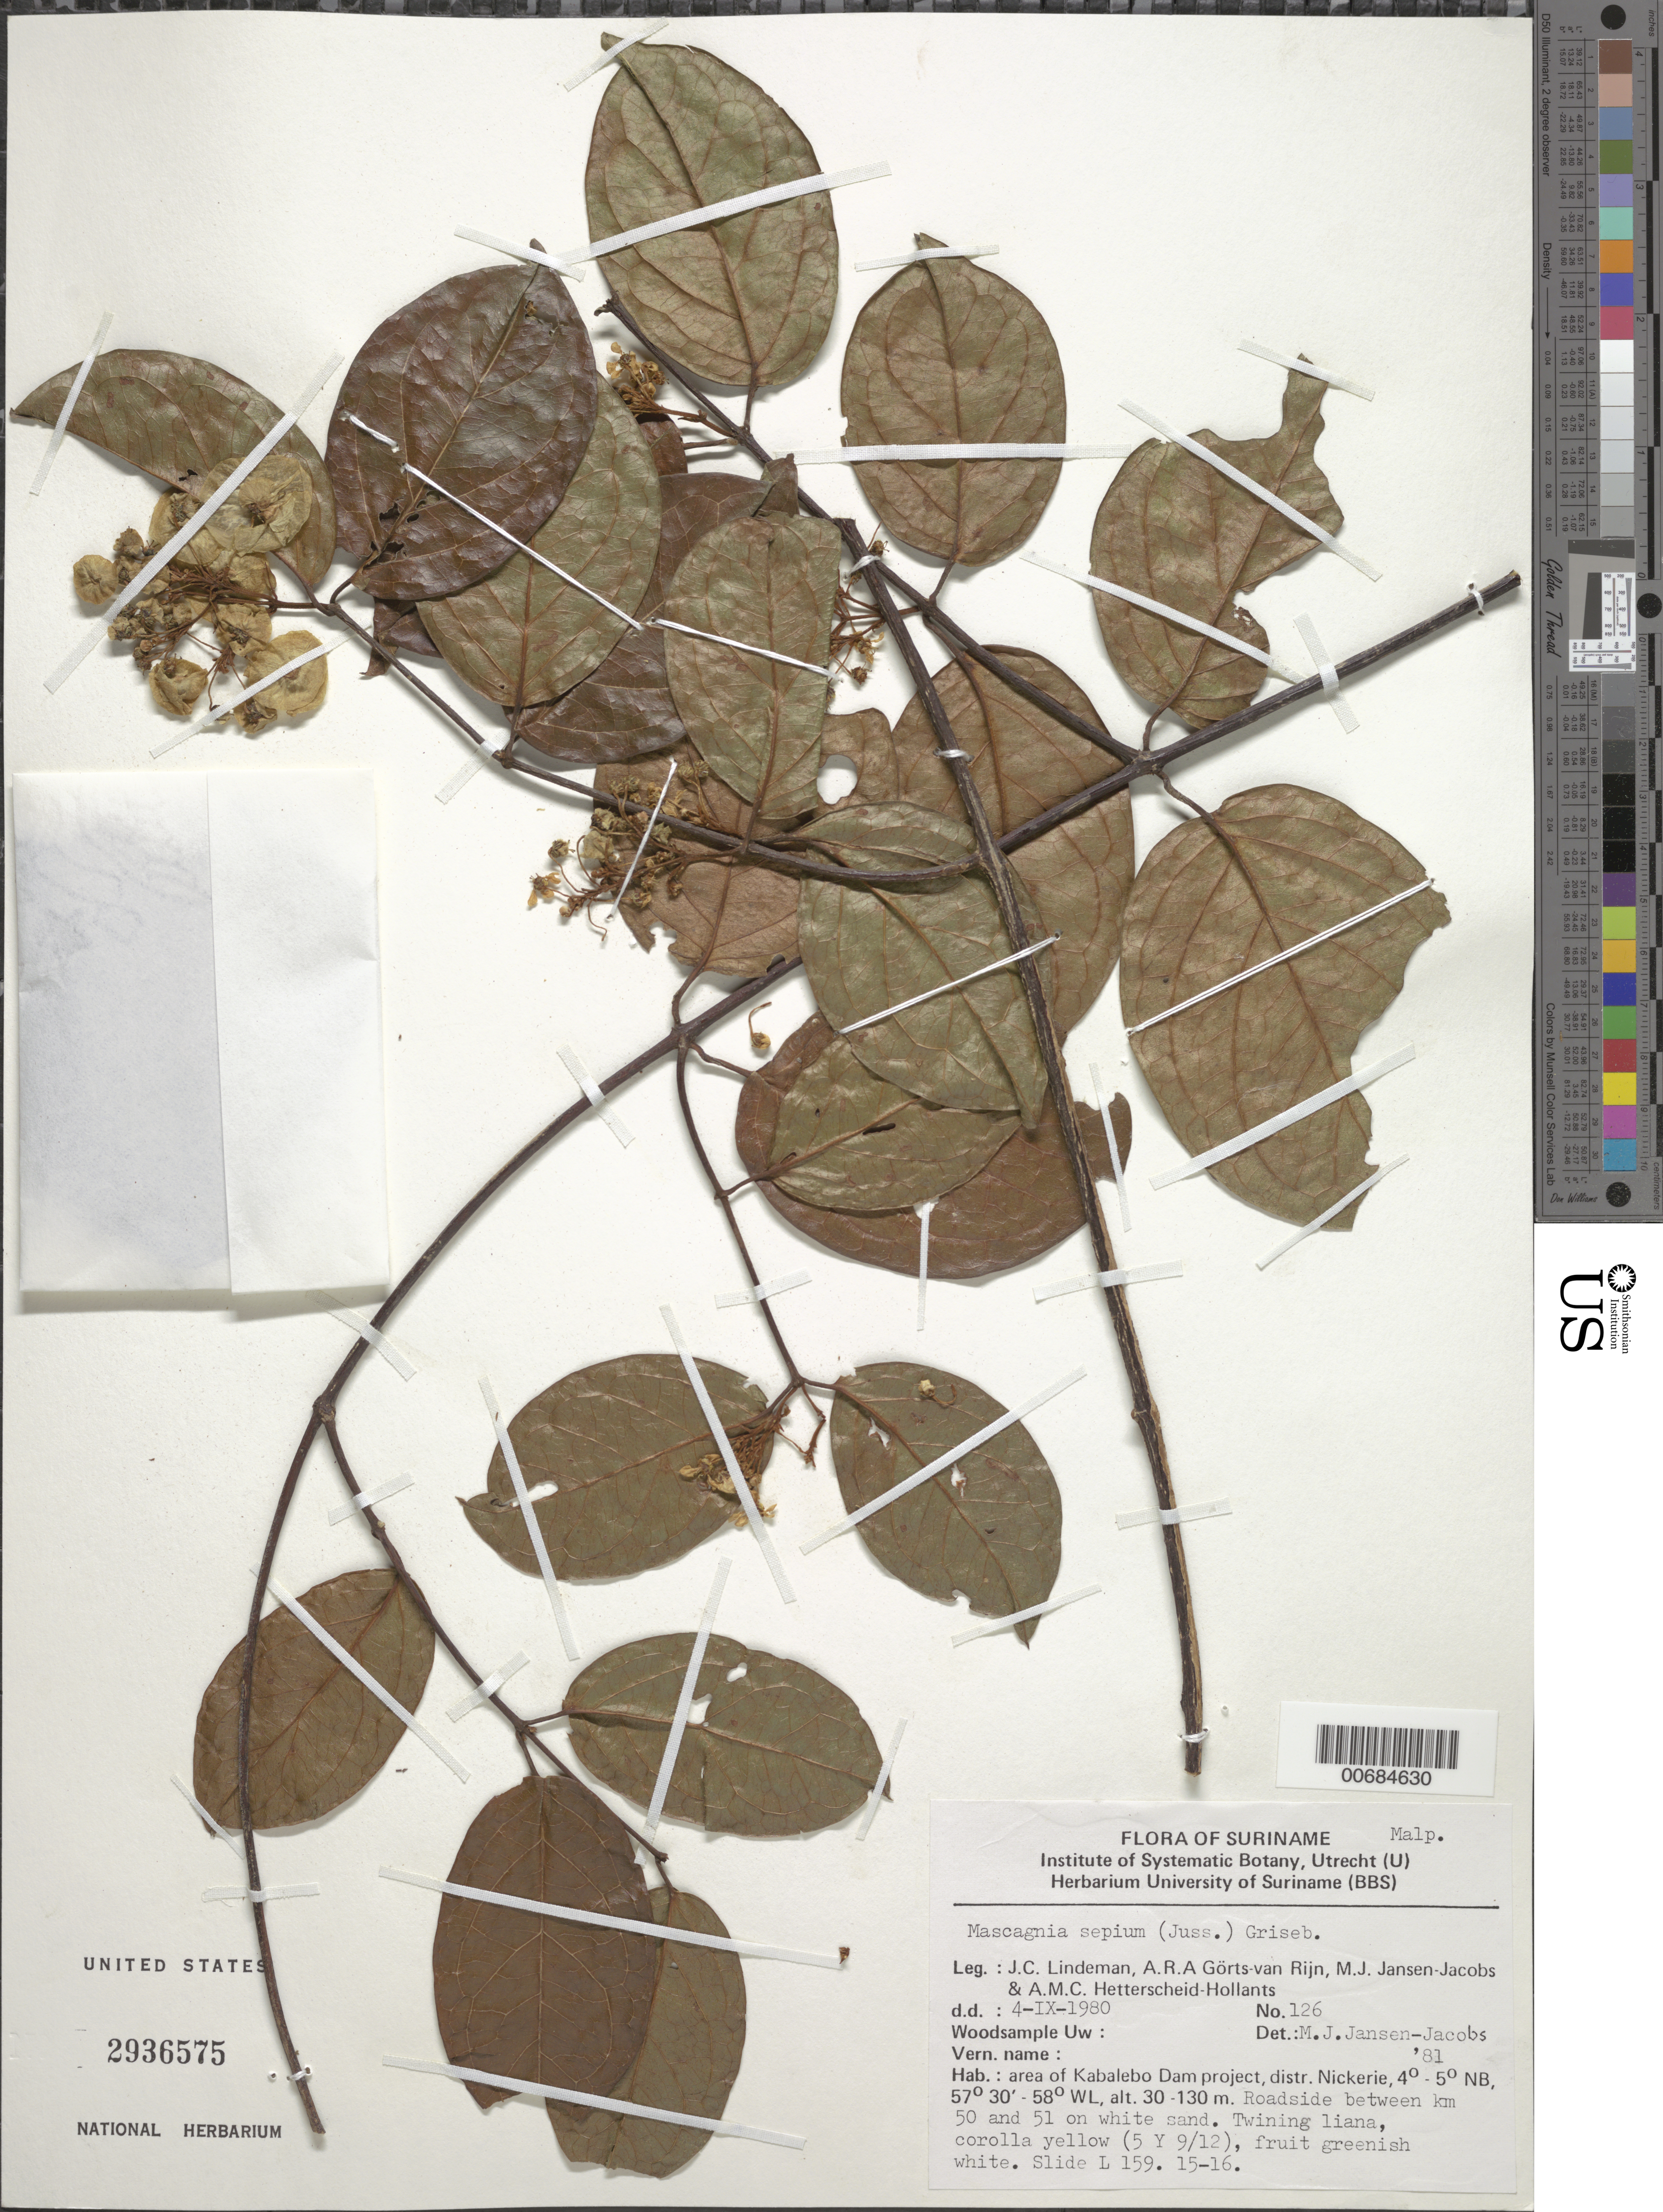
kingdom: Plantae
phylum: Tracheophyta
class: Magnoliopsida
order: Malpighiales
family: Malpighiaceae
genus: Mascagnia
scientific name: Mascagnia sepium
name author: (A. Juss.) Griseb.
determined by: Jansen-Jacobs, M. J., (U), Nationaal Herbarium Nederland, Utrecht University branch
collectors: J. C. Lindeman, A. .R. A. Görts-van Rijn, M. J. Jansen-Jacobs & A. Hetterscheid-Hollants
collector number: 80 126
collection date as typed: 4-Sep-80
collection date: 1980-09-04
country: Suriname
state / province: Nickerie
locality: Kabalebo Dam project area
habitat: Roadside on white sand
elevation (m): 30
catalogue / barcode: US 2936575